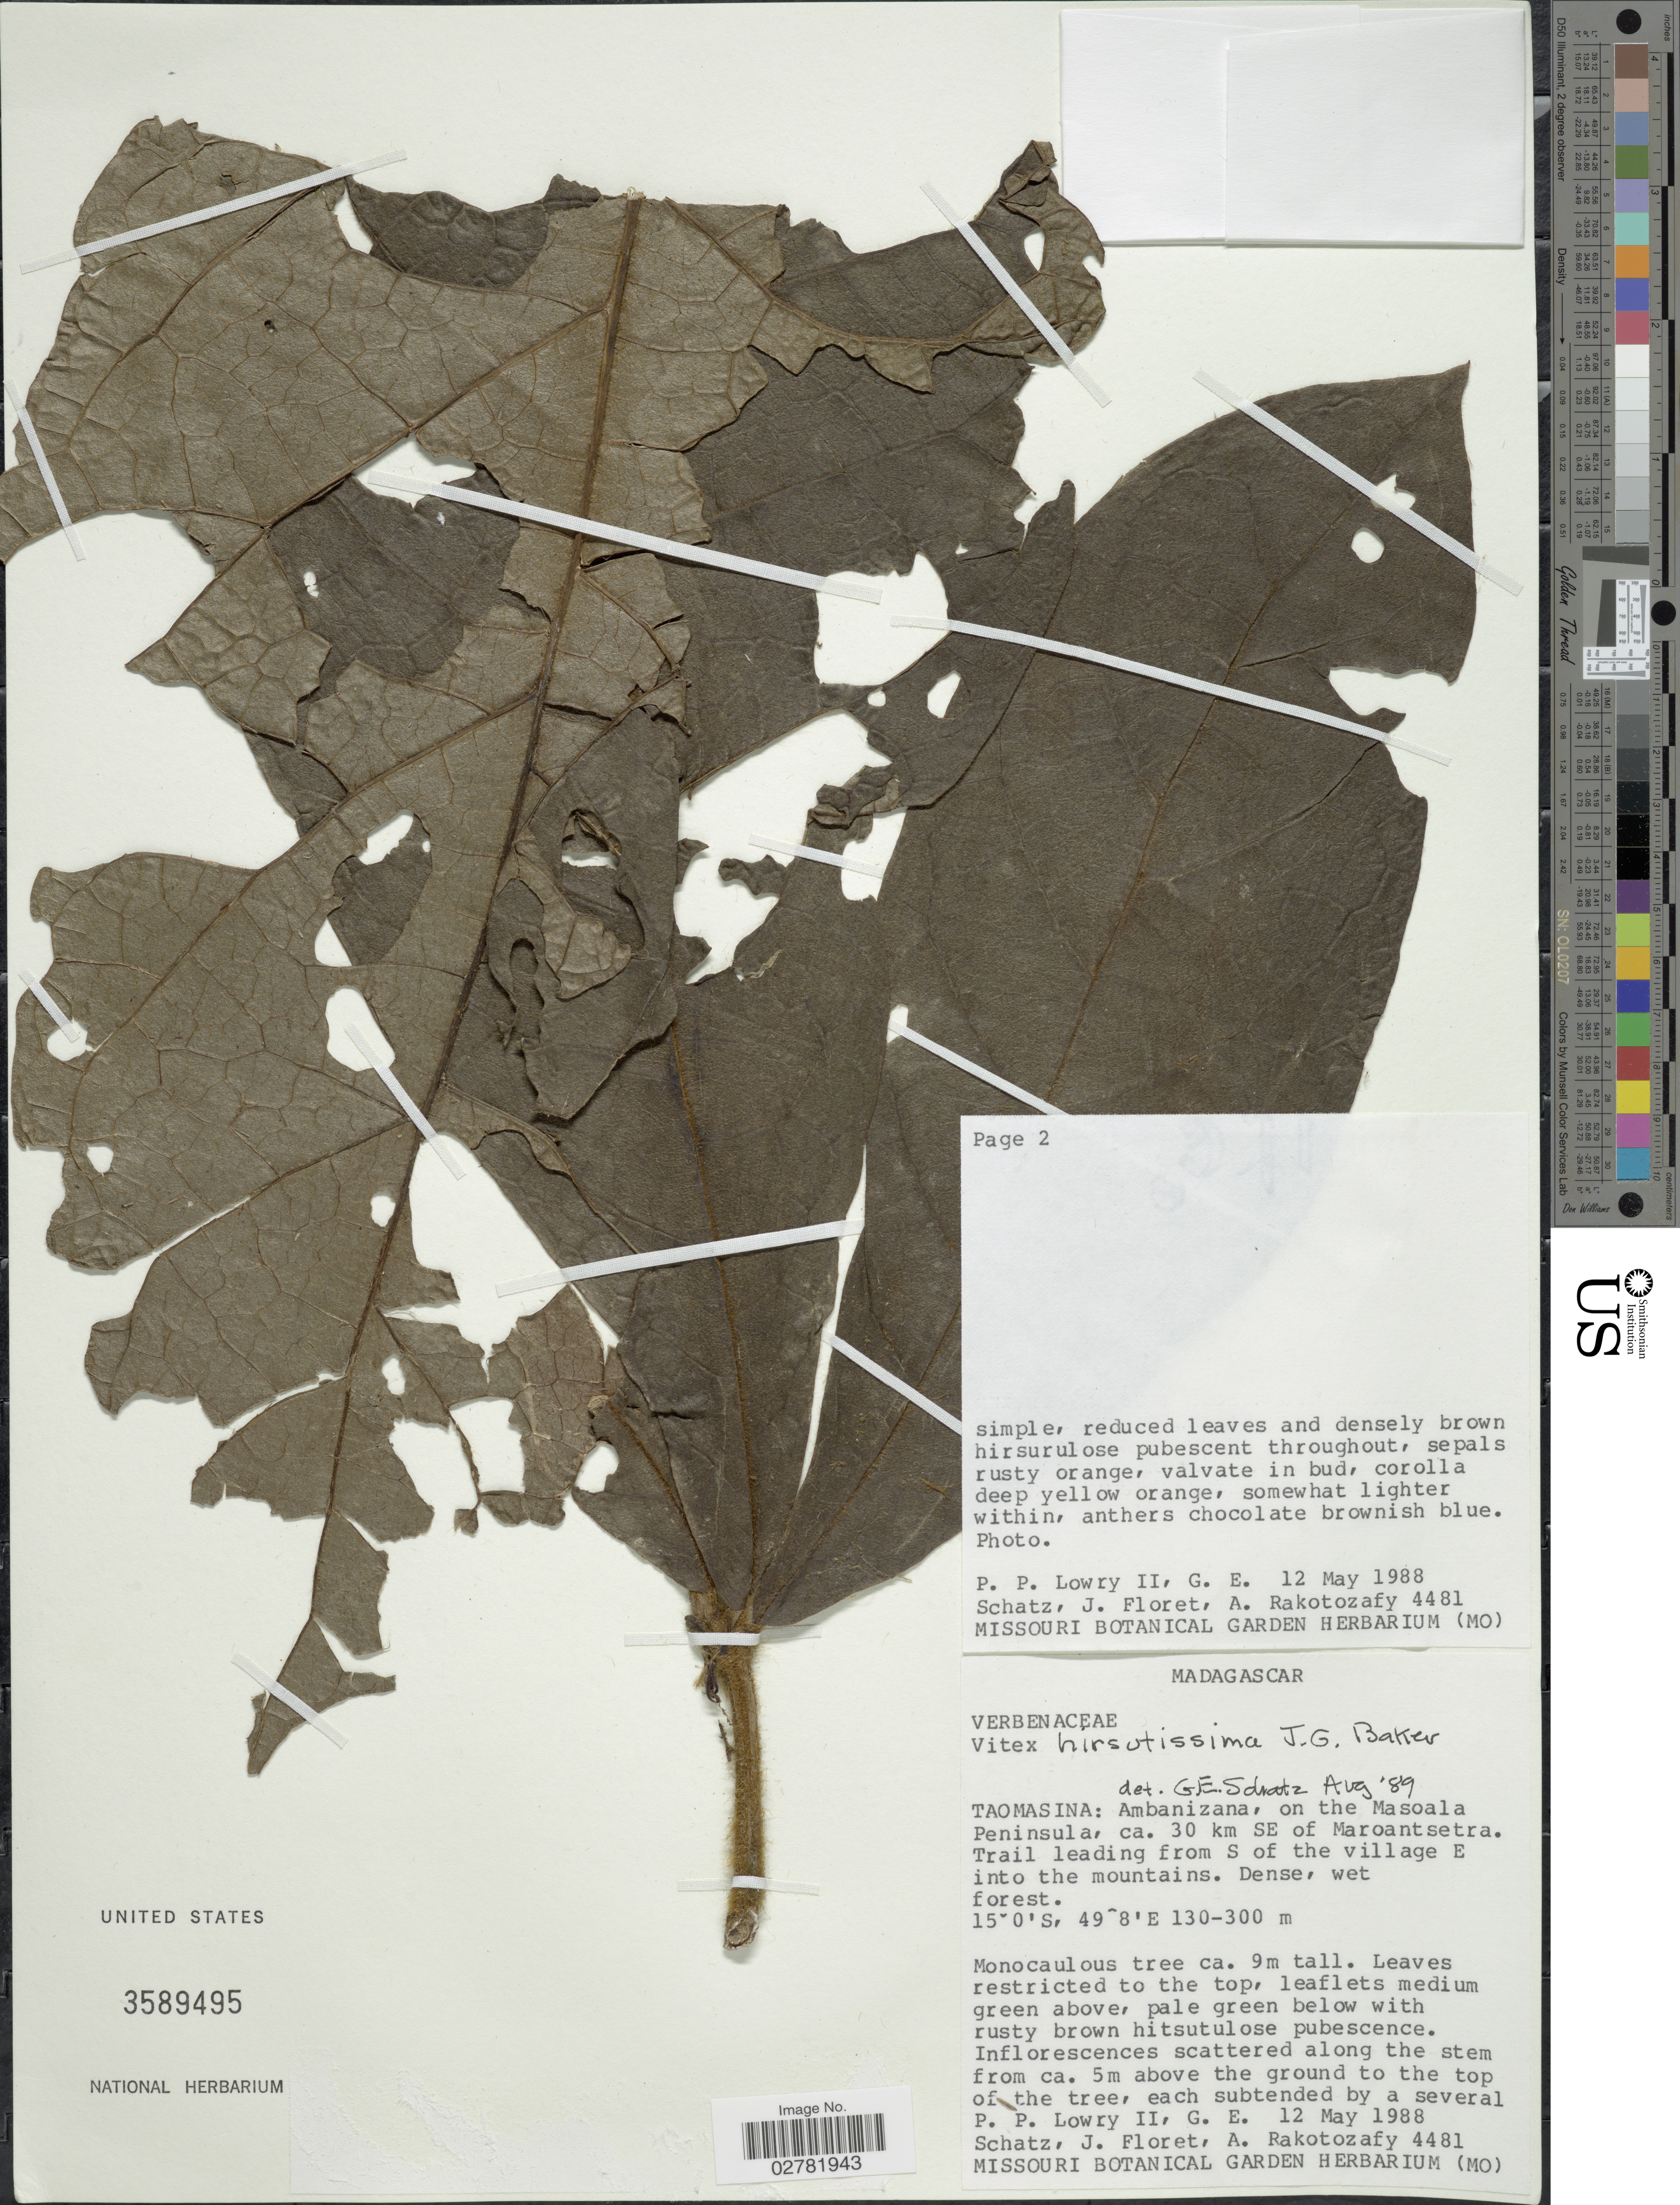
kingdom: Plantae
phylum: Tracheophyta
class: Magnoliopsida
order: Lamiales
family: Lamiaceae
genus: Vitex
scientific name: Vitex hirsutissima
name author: Baker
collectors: P. P. Lowry, G. Schatze, J. Floret & A. Rakotozafy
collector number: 4481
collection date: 1988-05-12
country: Madagascar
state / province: Sofia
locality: Taomasina: Ambanizana, on the Masoala Peninsula, ca. 30 km SE of Maroantsetra. Trail leading from S of the village E into the mountains.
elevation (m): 130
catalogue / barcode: US 3589495